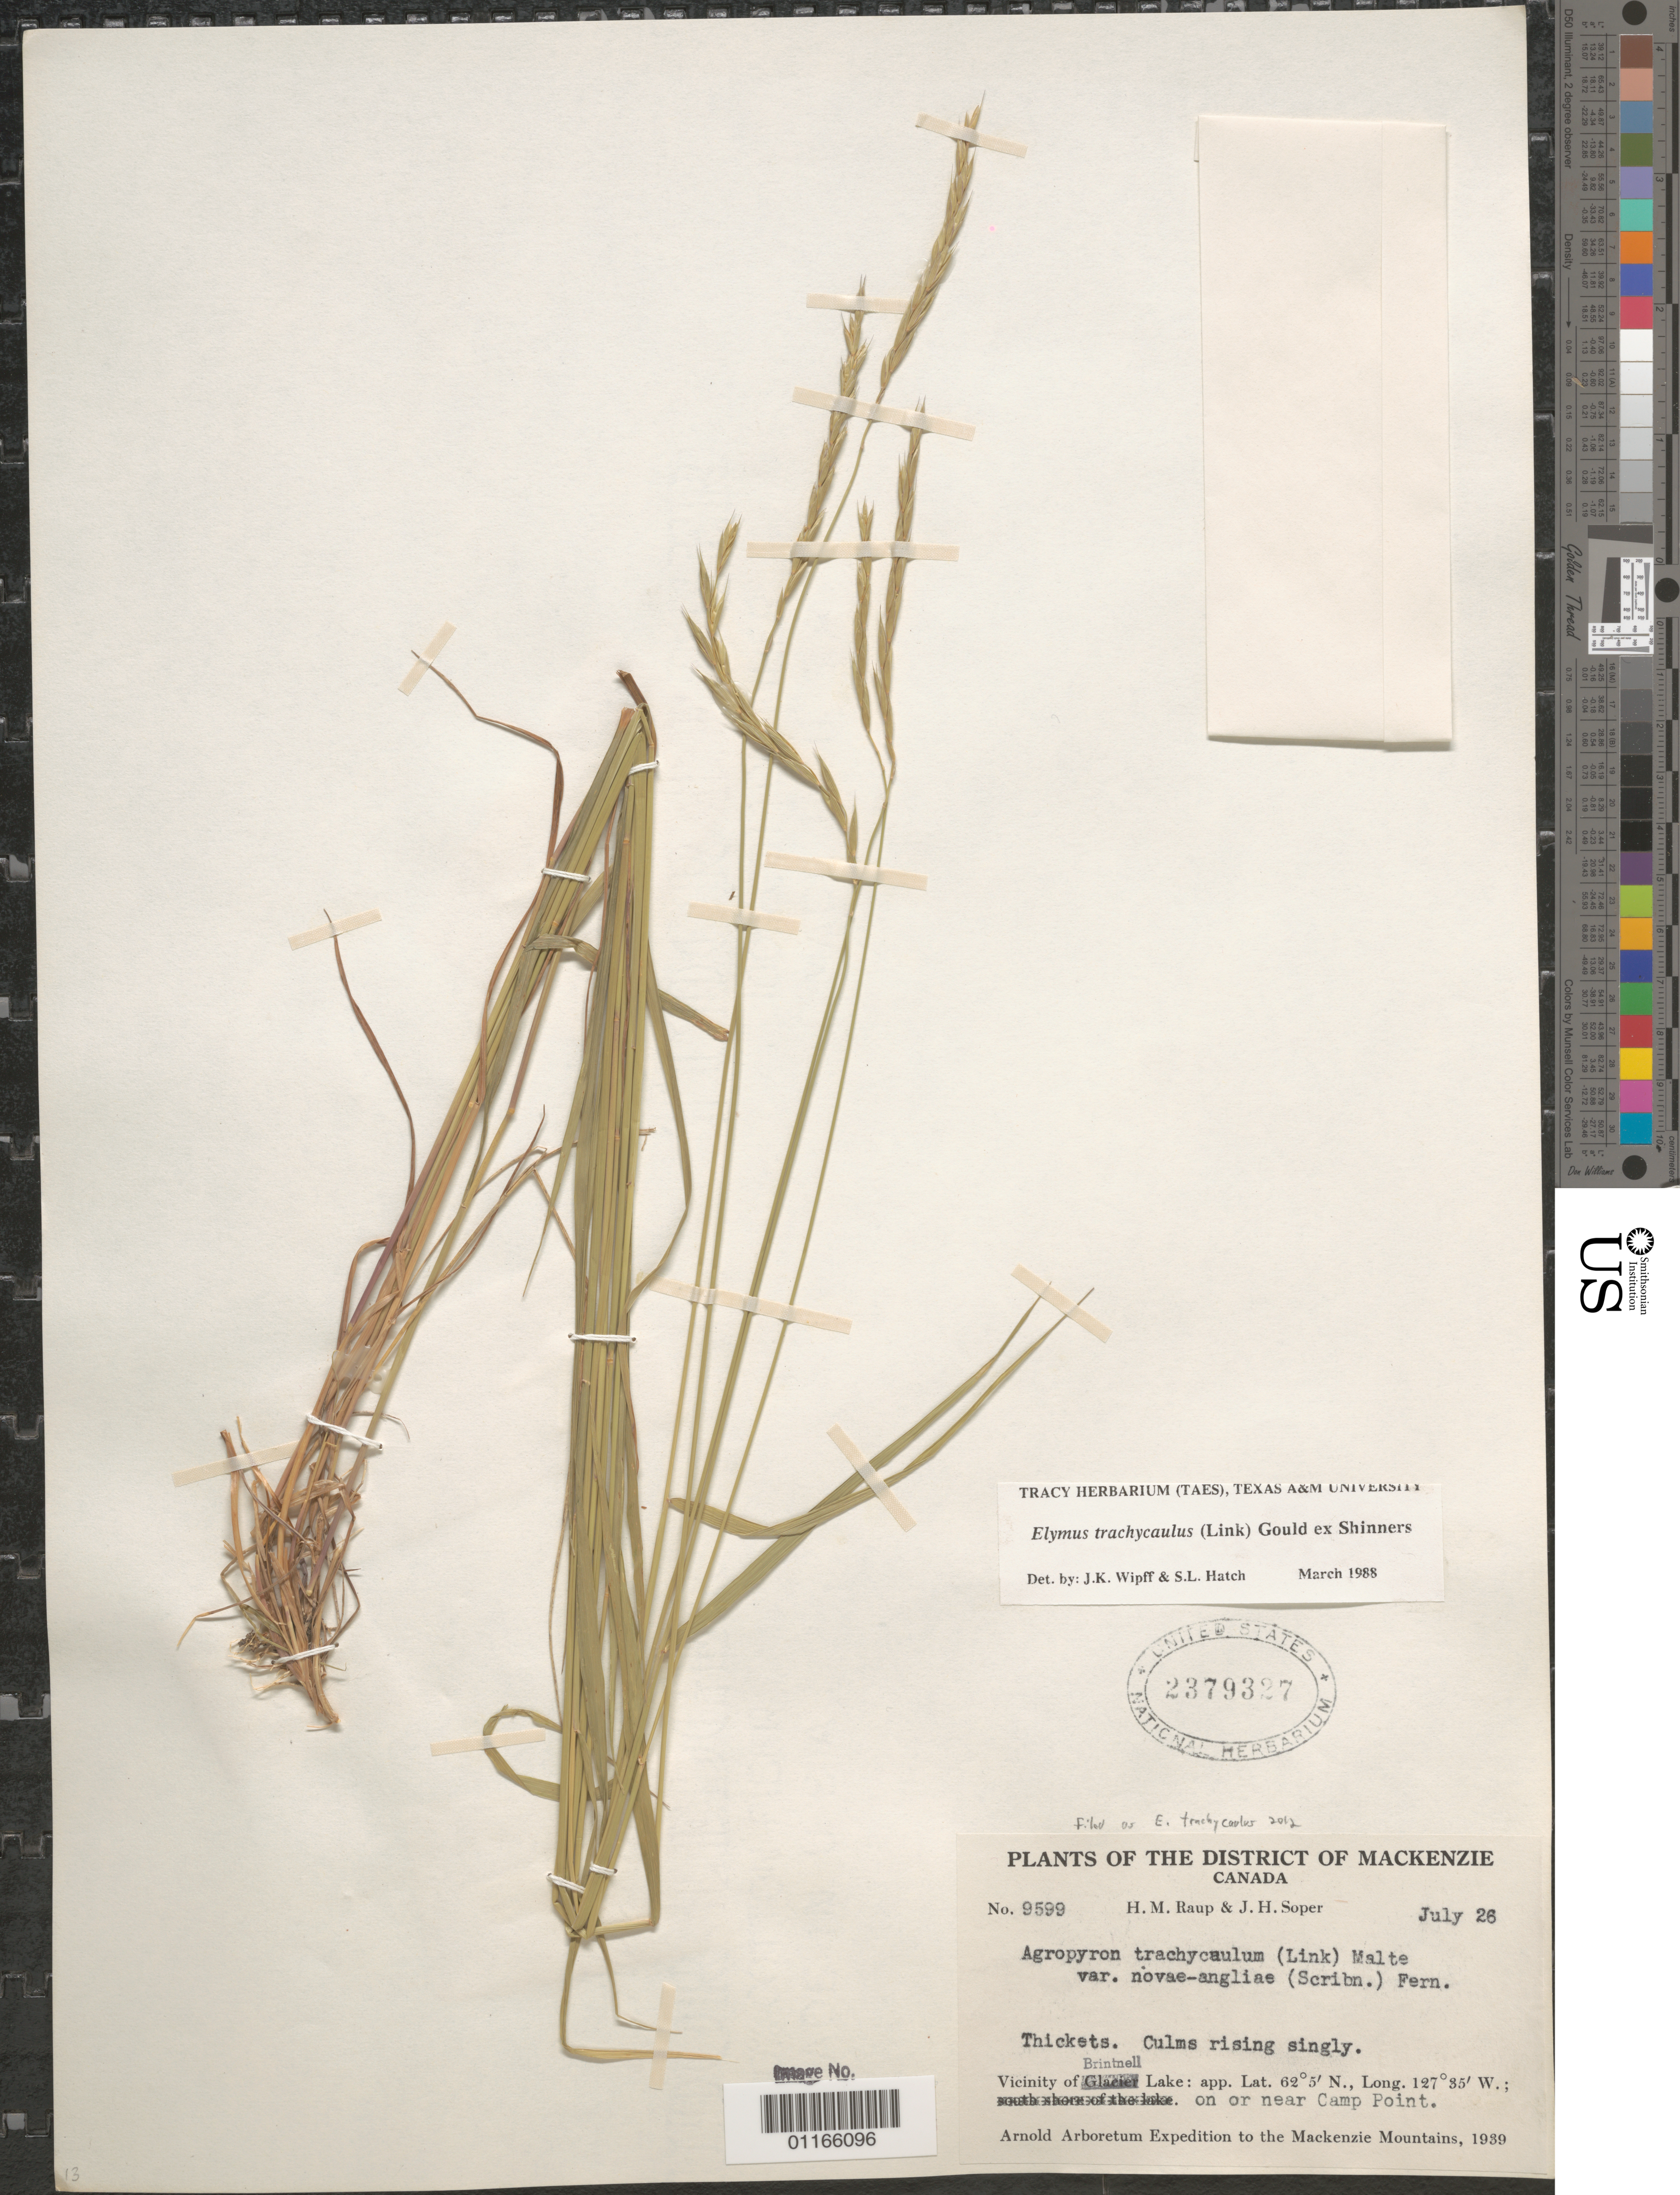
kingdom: Plantae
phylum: Tracheophyta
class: Liliopsida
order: Poales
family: Poaceae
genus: Elymus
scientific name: Elymus trachycaulus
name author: (Link) Gould ex Shinners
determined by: Wipff, J. K.; Hatch, S. L.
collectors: H. Raup & J. Soper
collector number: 9599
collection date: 1939-07-26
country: Canada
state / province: Northwest Territories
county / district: MacKenzie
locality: Vicinity of Brintnell Lake. On or near Camp Point.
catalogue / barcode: US 2379327